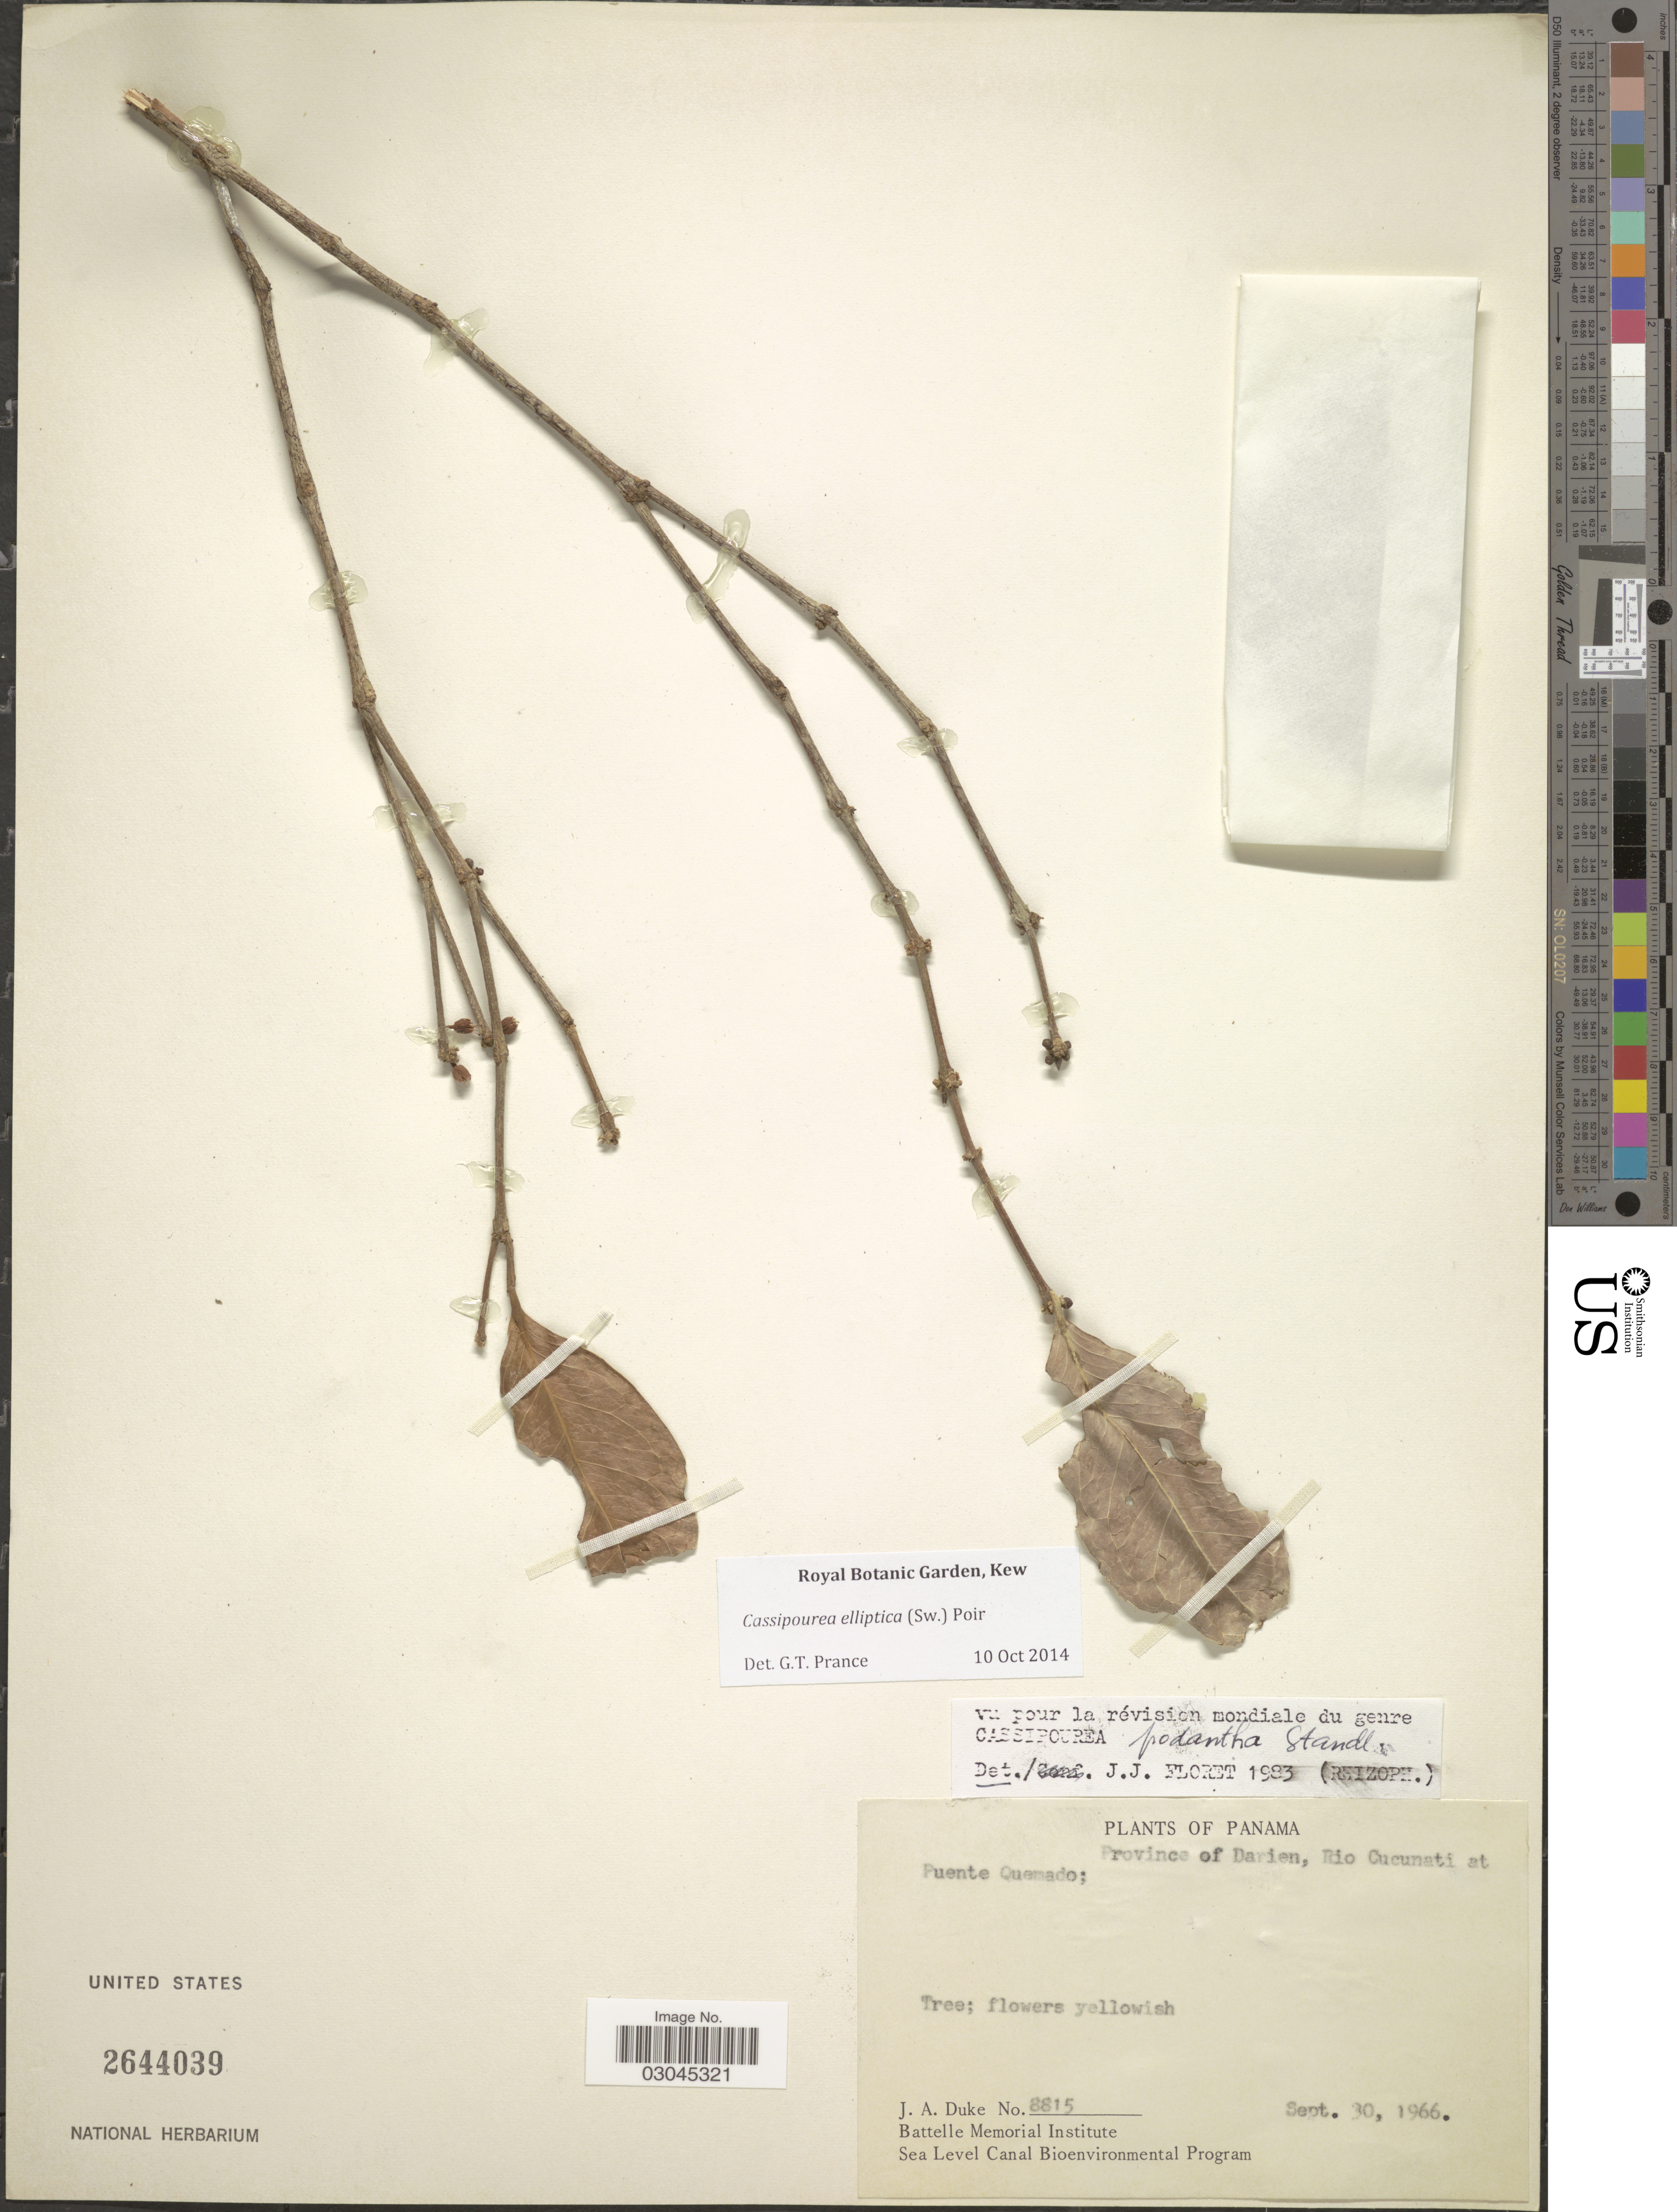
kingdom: Plantae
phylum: Tracheophyta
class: Magnoliopsida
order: Malpighiales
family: Rhizophoraceae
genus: Cassipourea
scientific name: Cassipourea elliptica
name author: (Sw.) Poir.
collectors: J. A. Duke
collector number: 8815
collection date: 1966-09-30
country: Panama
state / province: Darién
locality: Province of Darien, Rio Cucunati at Puente Quemado.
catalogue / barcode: US 2644039